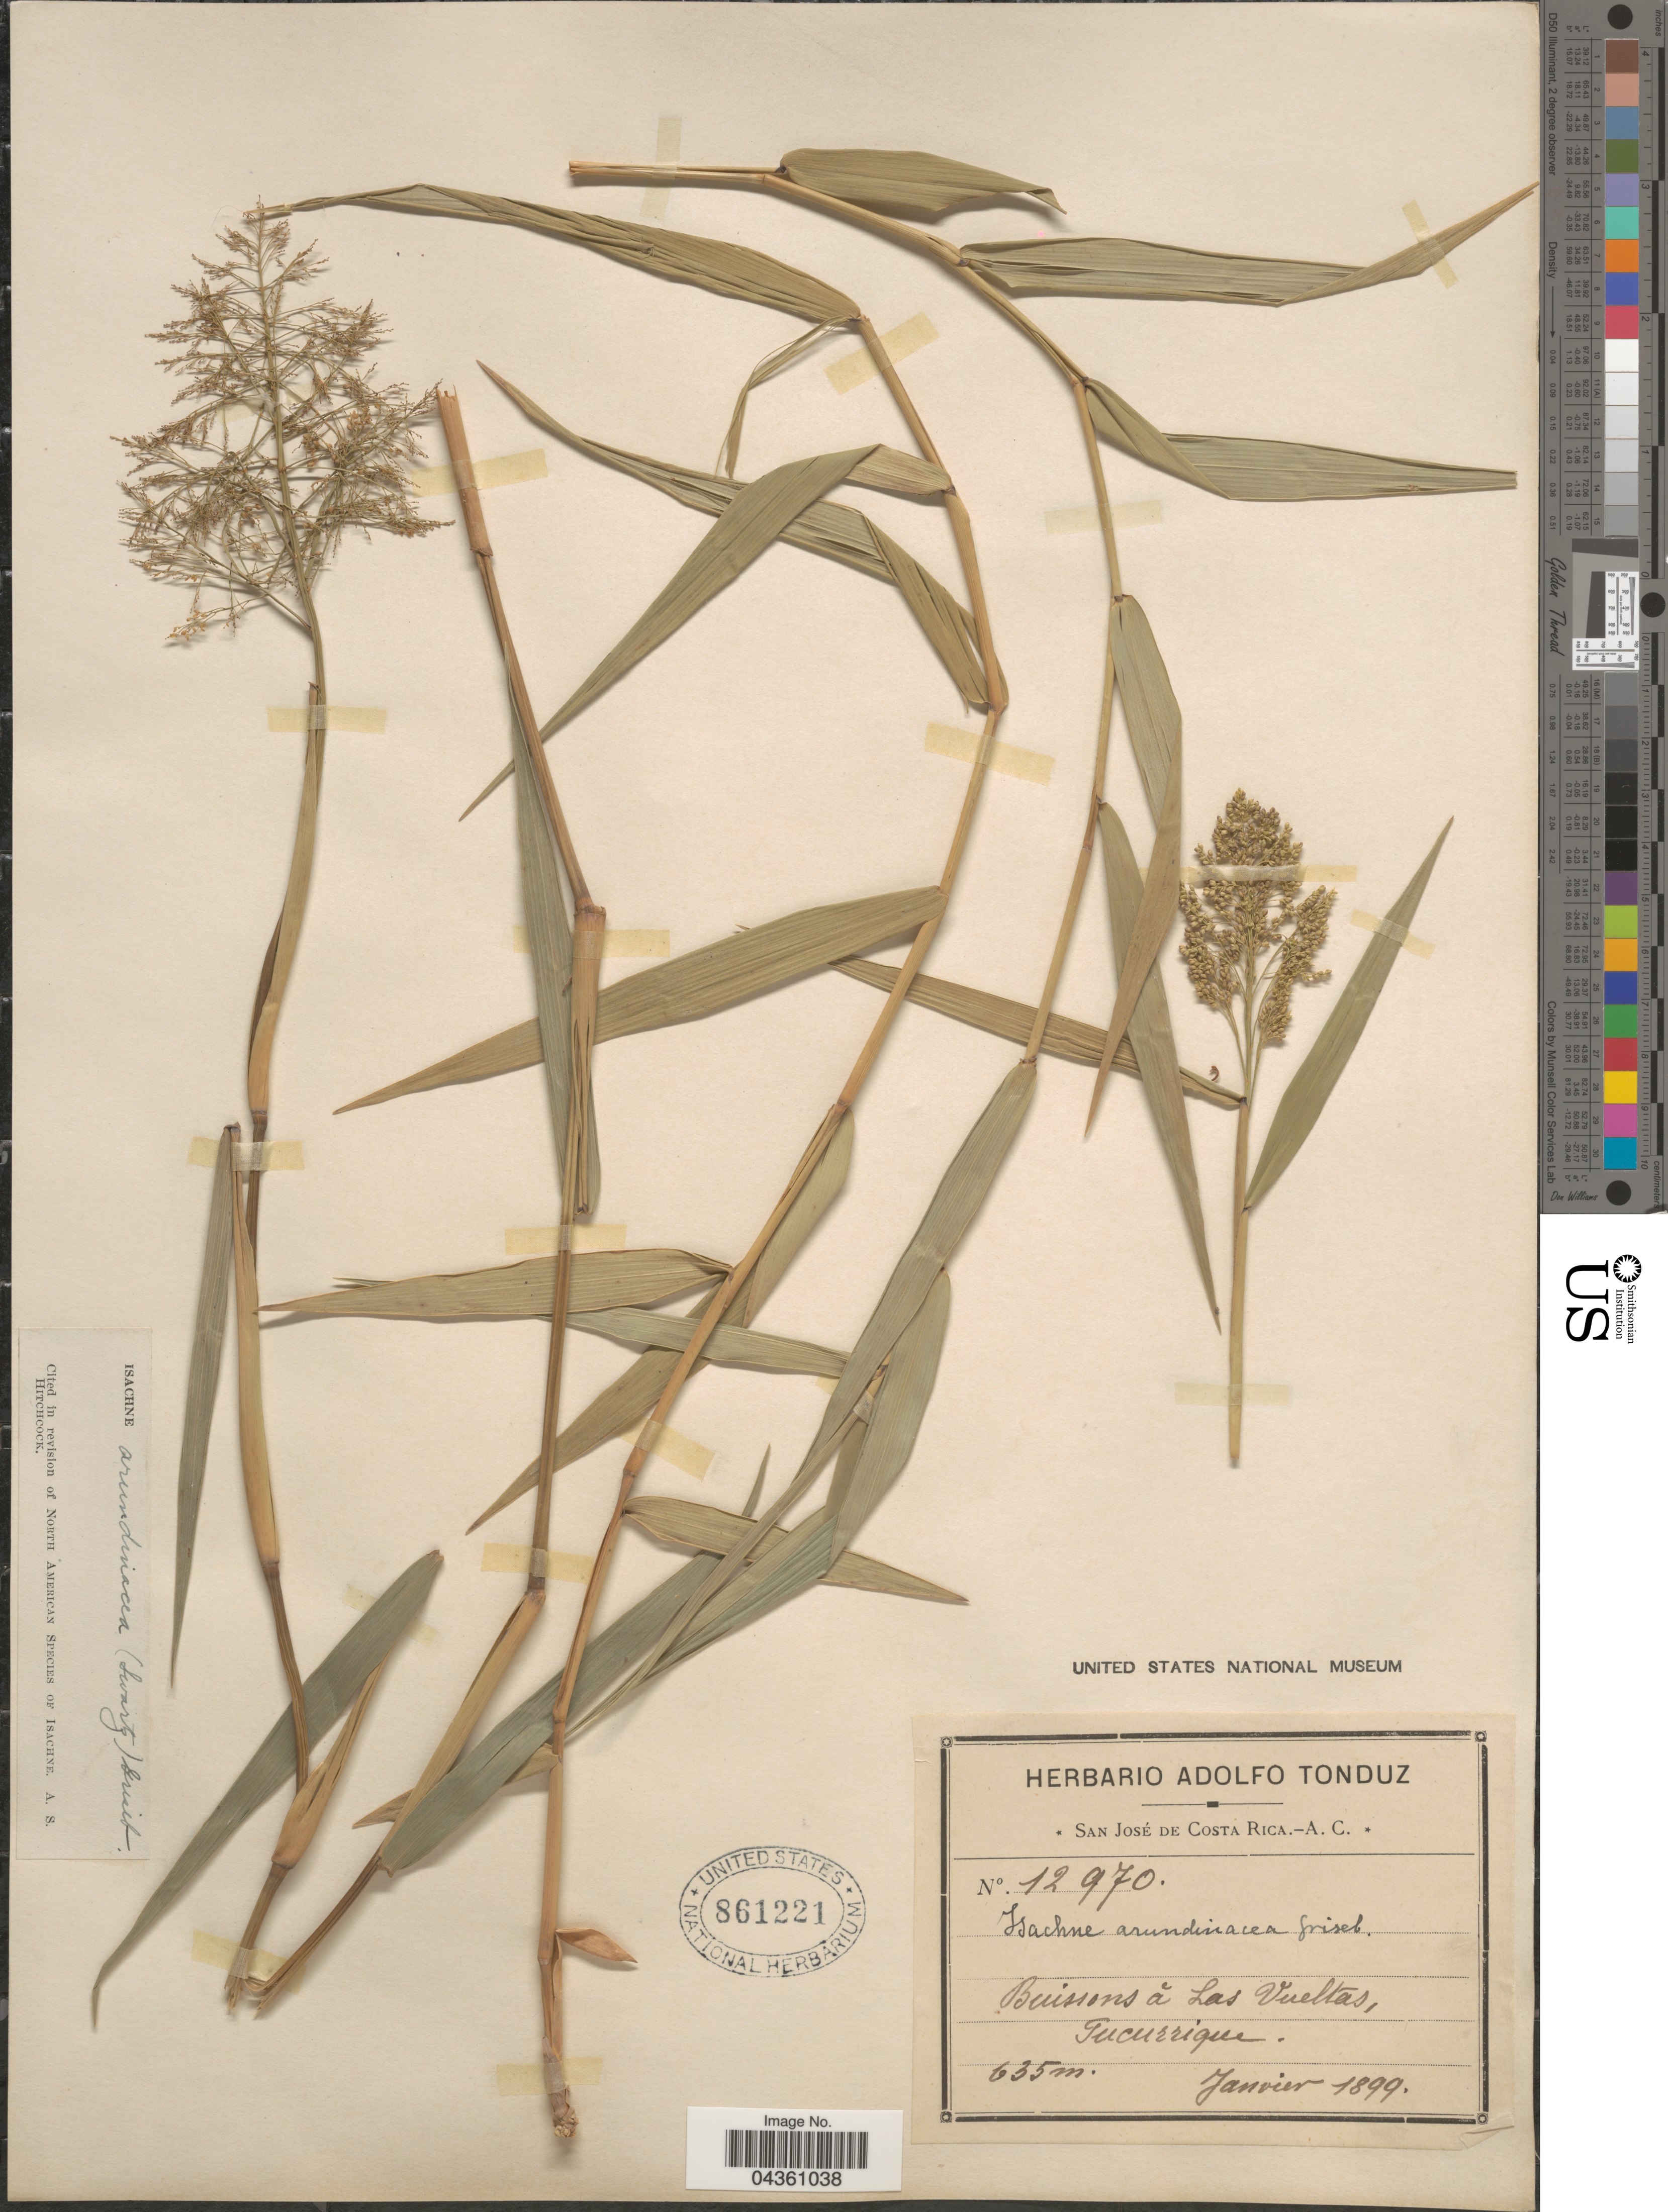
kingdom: Plantae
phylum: Tracheophyta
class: Liliopsida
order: Poales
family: Poaceae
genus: Isachne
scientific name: Isachne arundinacea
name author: (Sw.) Griseb.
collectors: A. Tonduz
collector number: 12970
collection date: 1899-01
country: Costa Rica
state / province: San José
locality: Buissons à Las Vueltas, Tucurrique.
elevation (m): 635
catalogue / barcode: US 861221